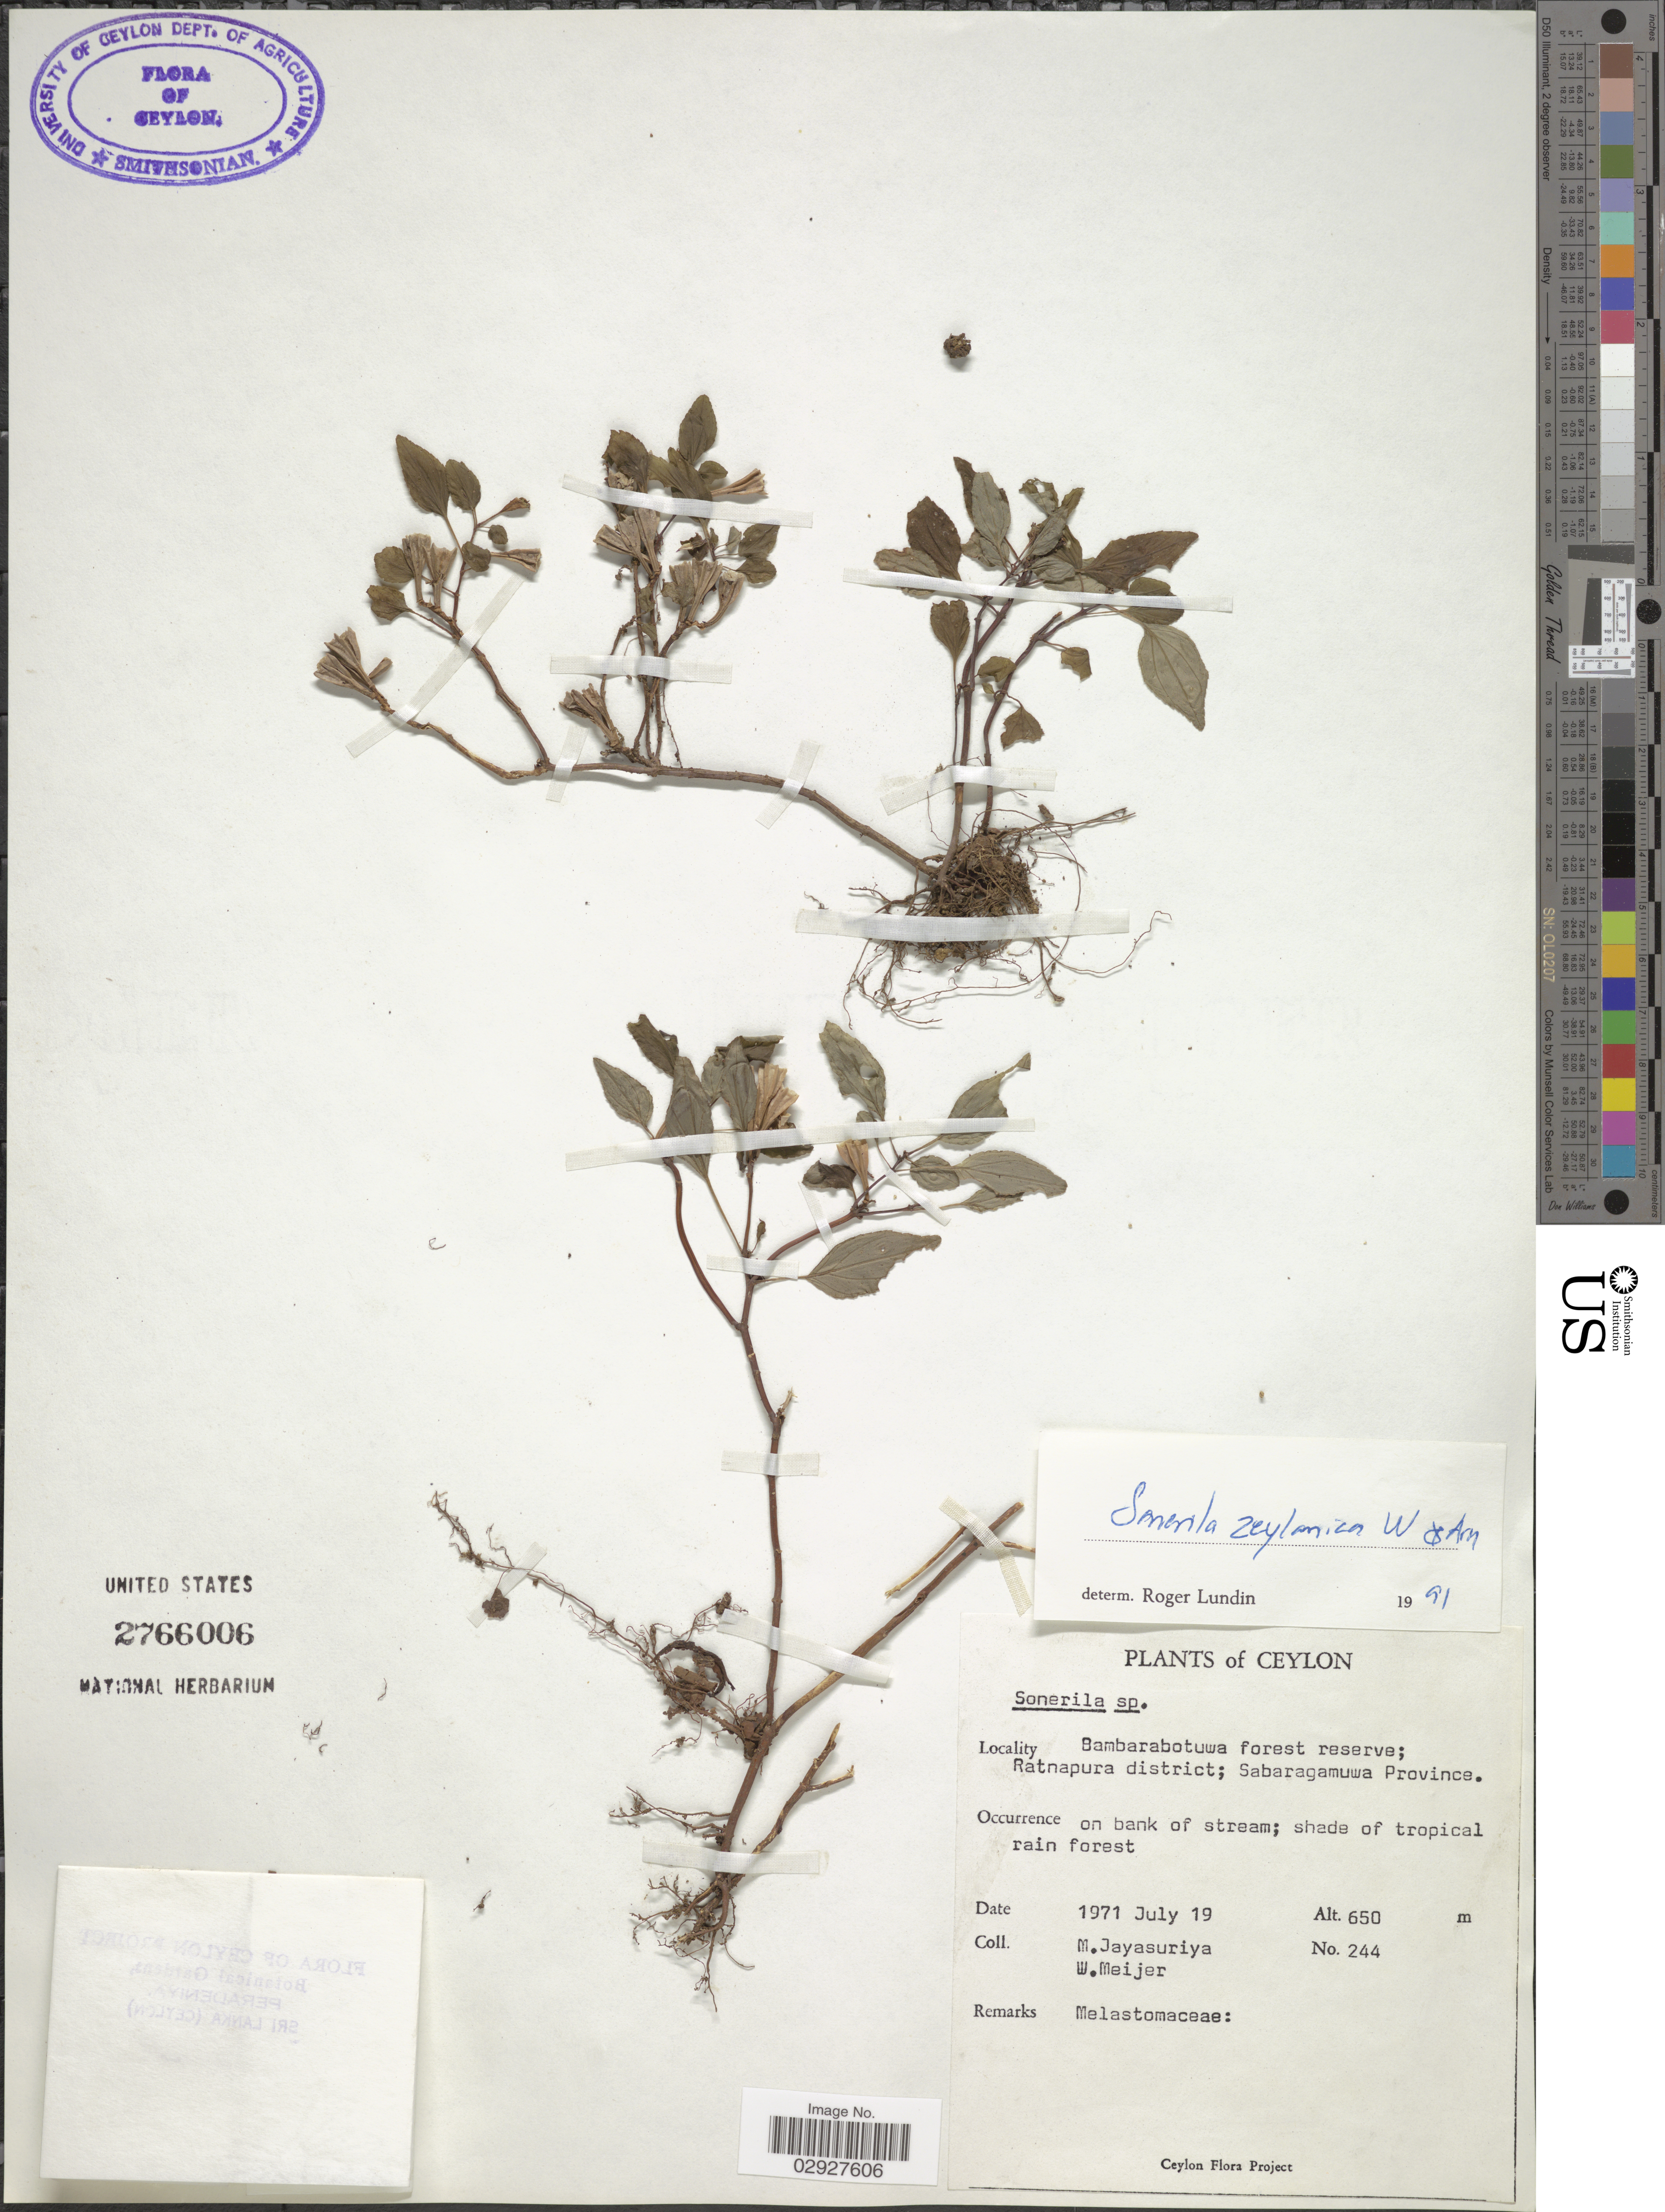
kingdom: Plantae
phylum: Tracheophyta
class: Magnoliopsida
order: Myrtales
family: Melastomataceae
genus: Sonerila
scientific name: Sonerila zeylanica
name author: Wight & Arn.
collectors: M. Jayasuriya & W. Meijer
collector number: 244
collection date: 1971-07-19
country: Sri Lanka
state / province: Sabaragamuwa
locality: Ceylon. Bambarabotuwa forest reserve; Ratnapura district.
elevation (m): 650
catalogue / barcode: US 2766006